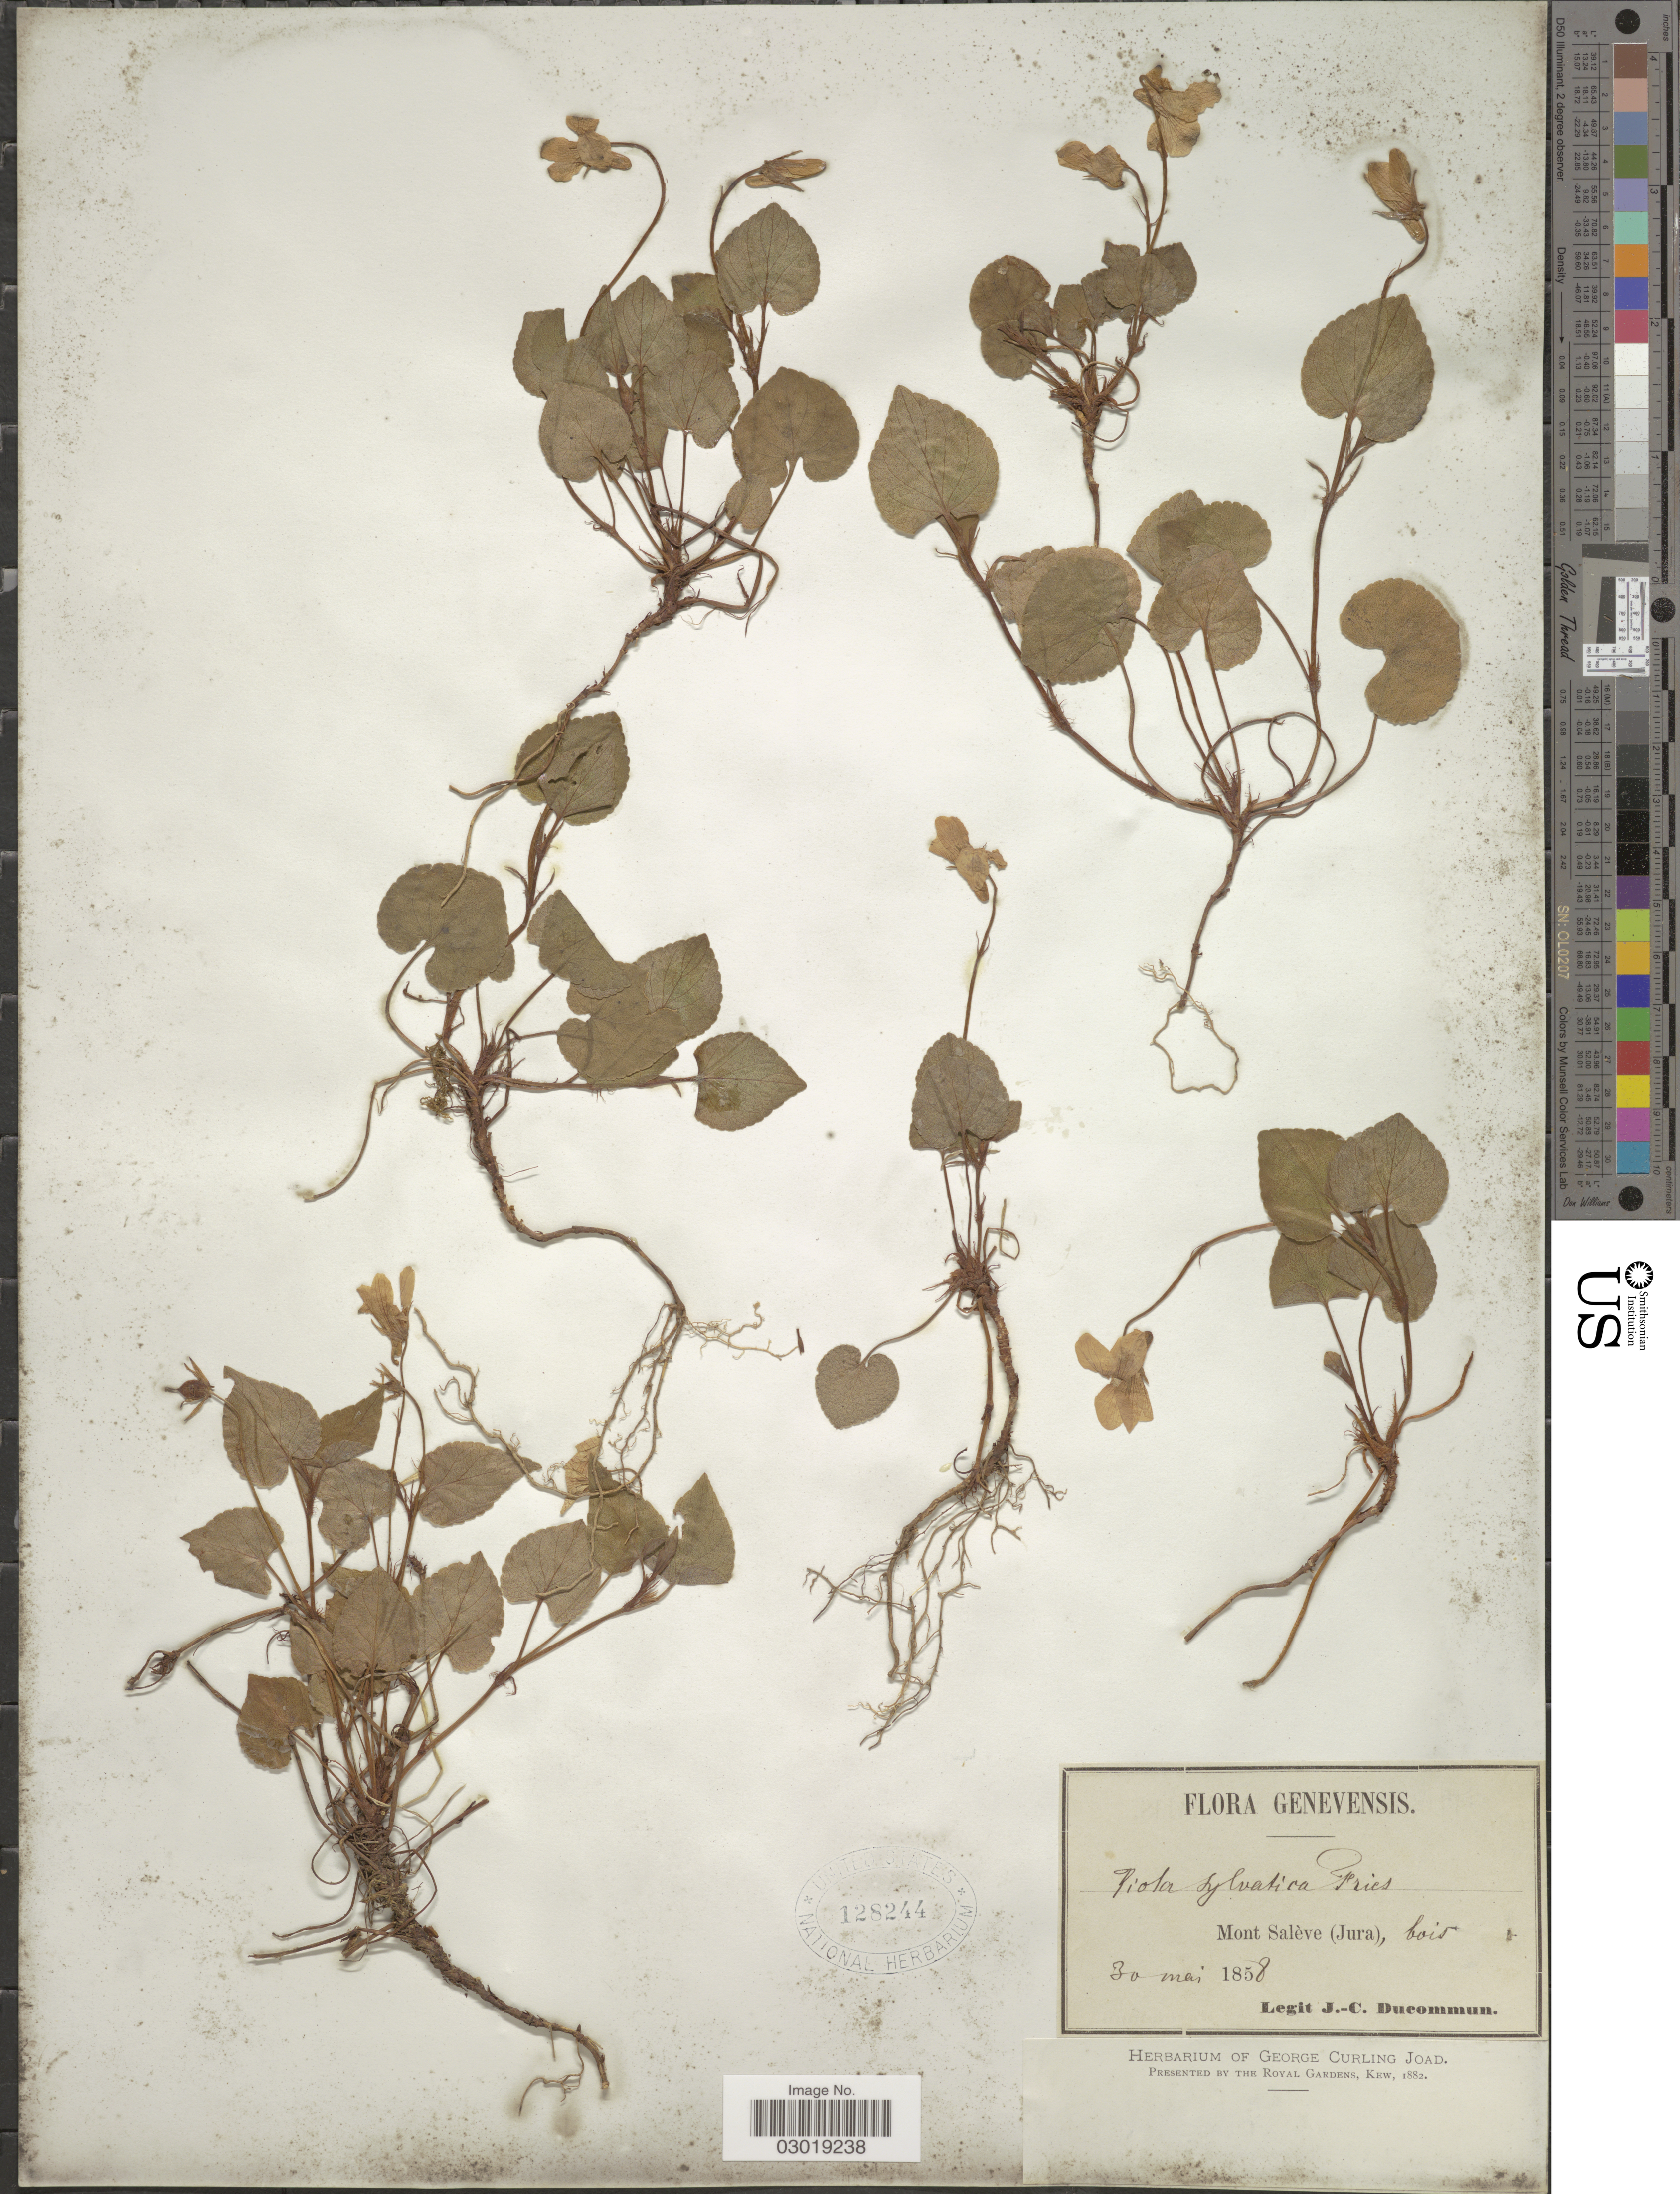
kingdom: Plantae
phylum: Tracheophyta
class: Magnoliopsida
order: Malpighiales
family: Violaceae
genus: Viola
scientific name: Viola sylvatica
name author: Fr.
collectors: J. Ducommun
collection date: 1858-05-30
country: Switzerland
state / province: Jura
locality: Mont Salève (Jura).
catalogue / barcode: US 128244